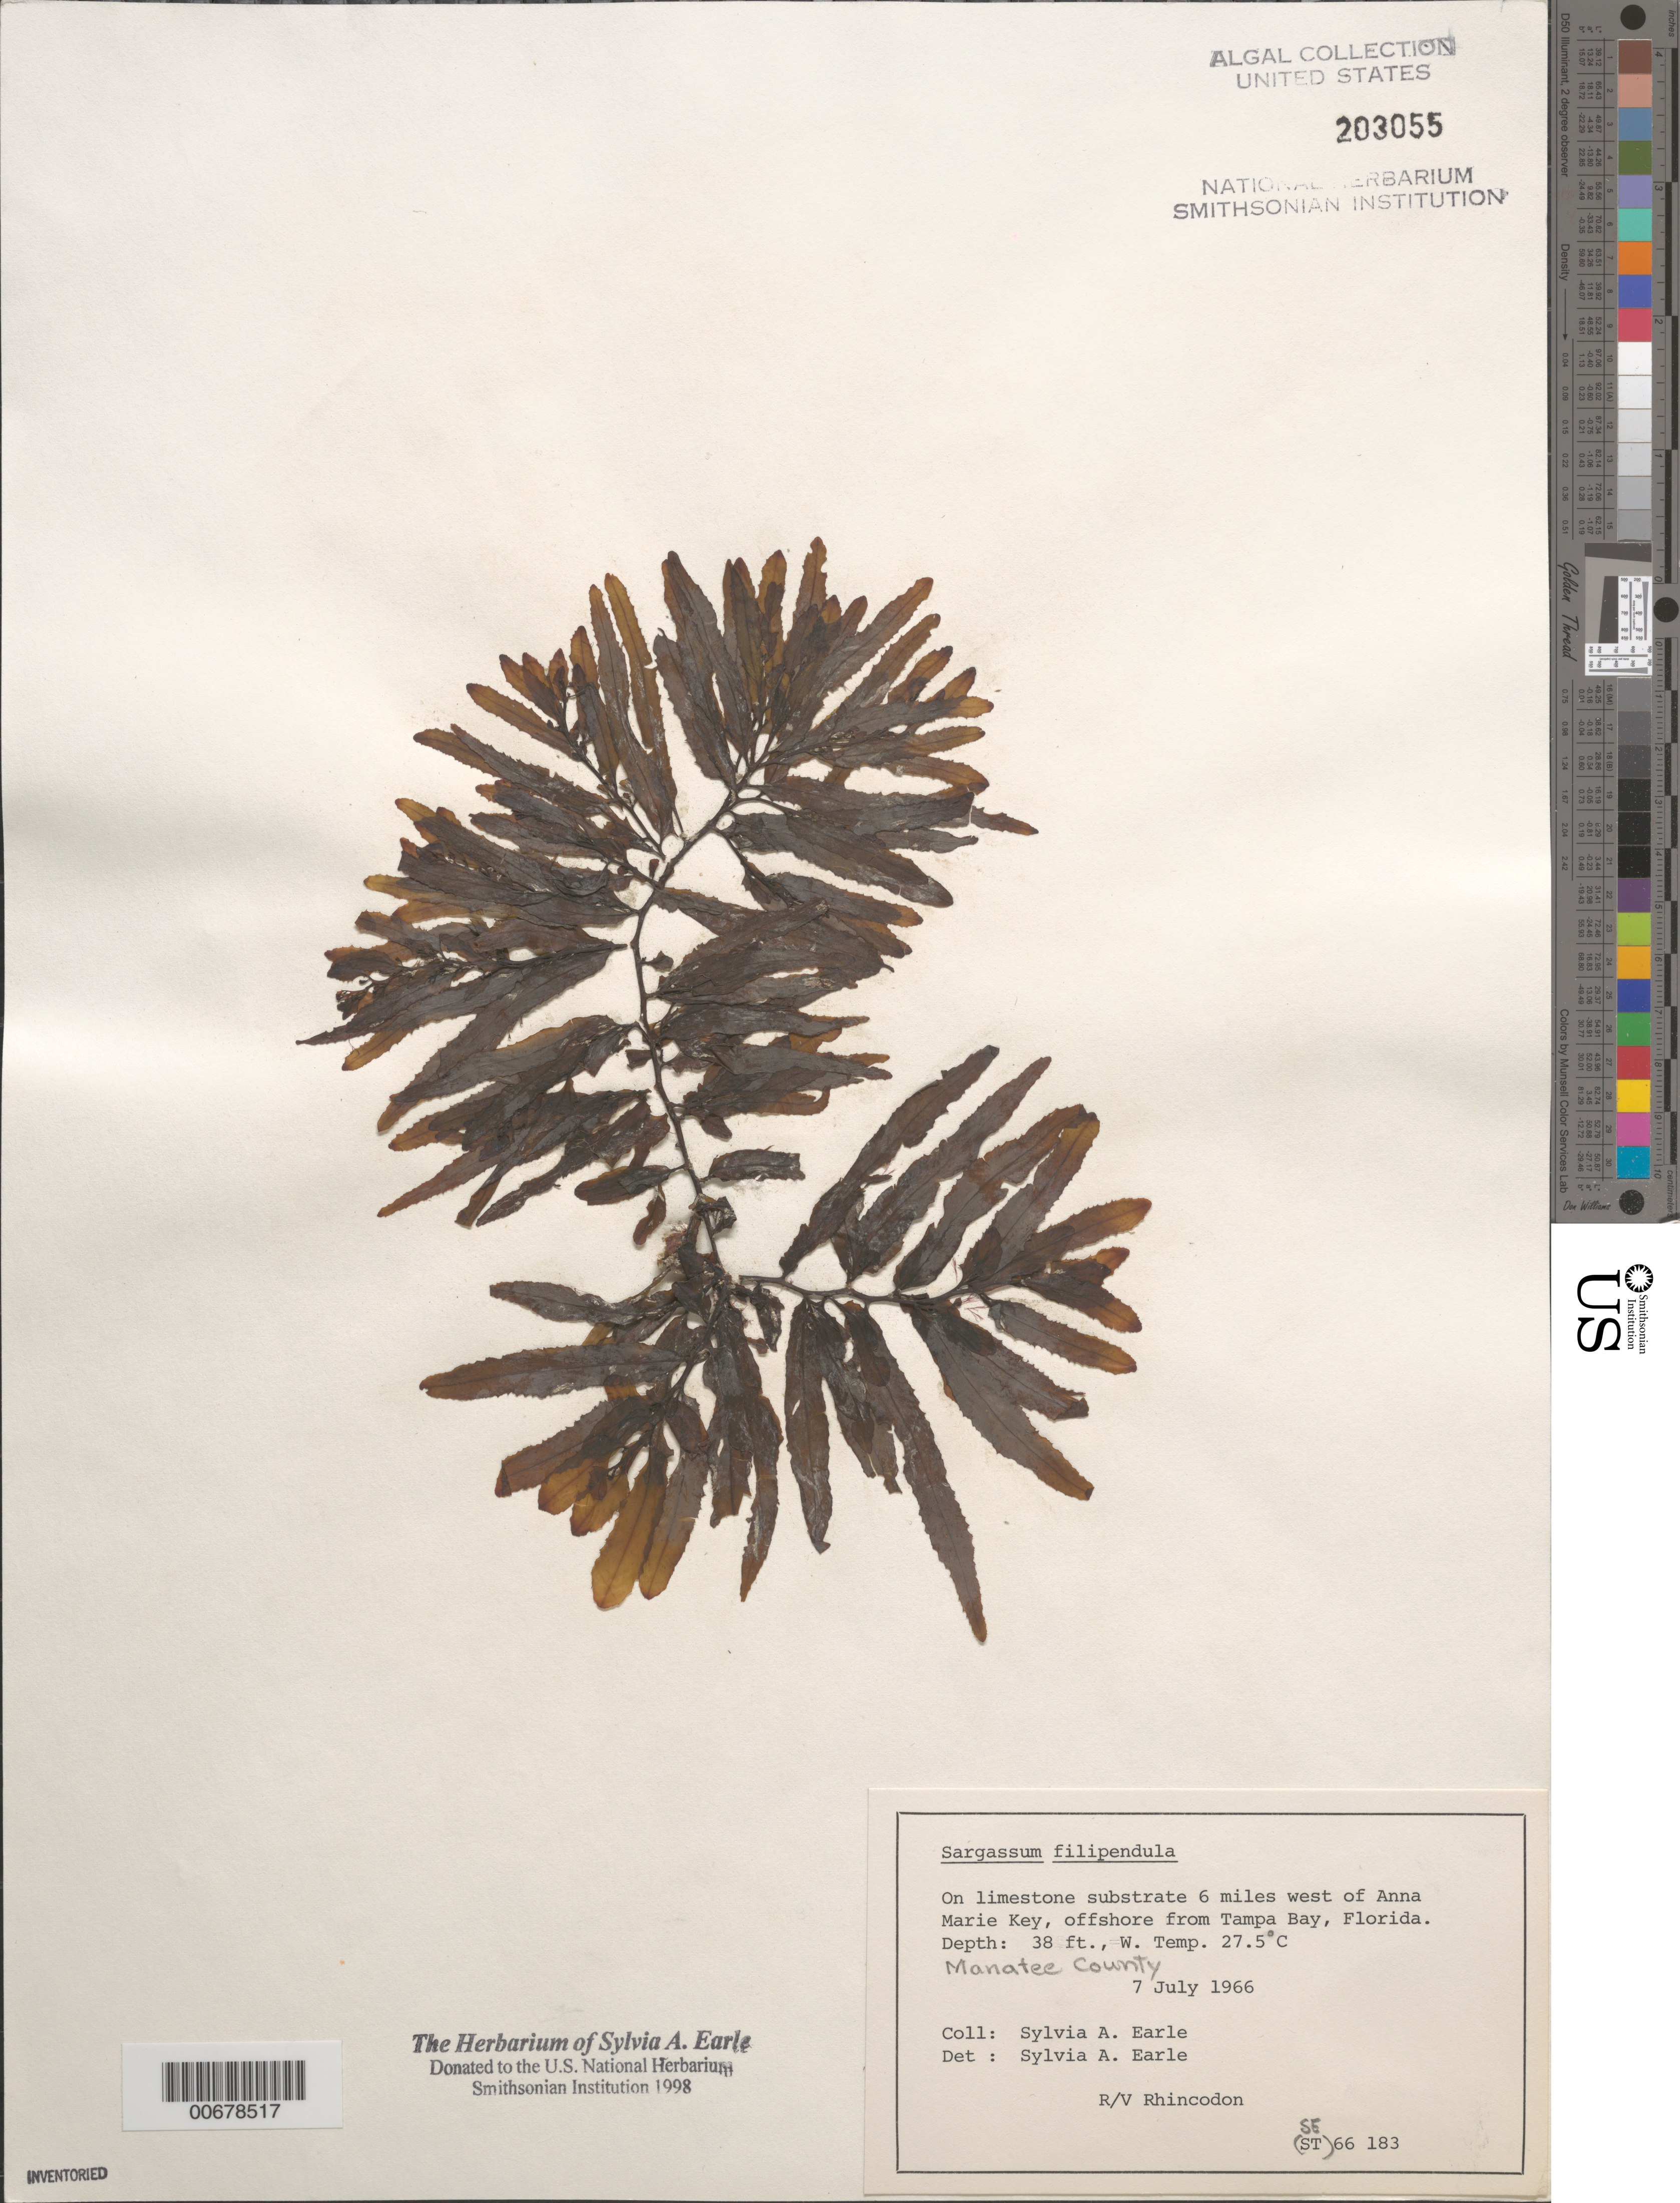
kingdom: Chromista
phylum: Ochrophyta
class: Phaeophyceae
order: Fucales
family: Sargassaceae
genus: Sargassum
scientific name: Sargassum filipendula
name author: C. Agardh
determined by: Earle, S. A.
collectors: S. A. Earle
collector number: SE 66183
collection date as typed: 07 Jul 1966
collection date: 1966-07-07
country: United States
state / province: Florida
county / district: Manatee County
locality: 6 miles west of Anna Marie Key, off Tampa Bay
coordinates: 27 29.5'N, 82 48.5'W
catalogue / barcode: US 203055